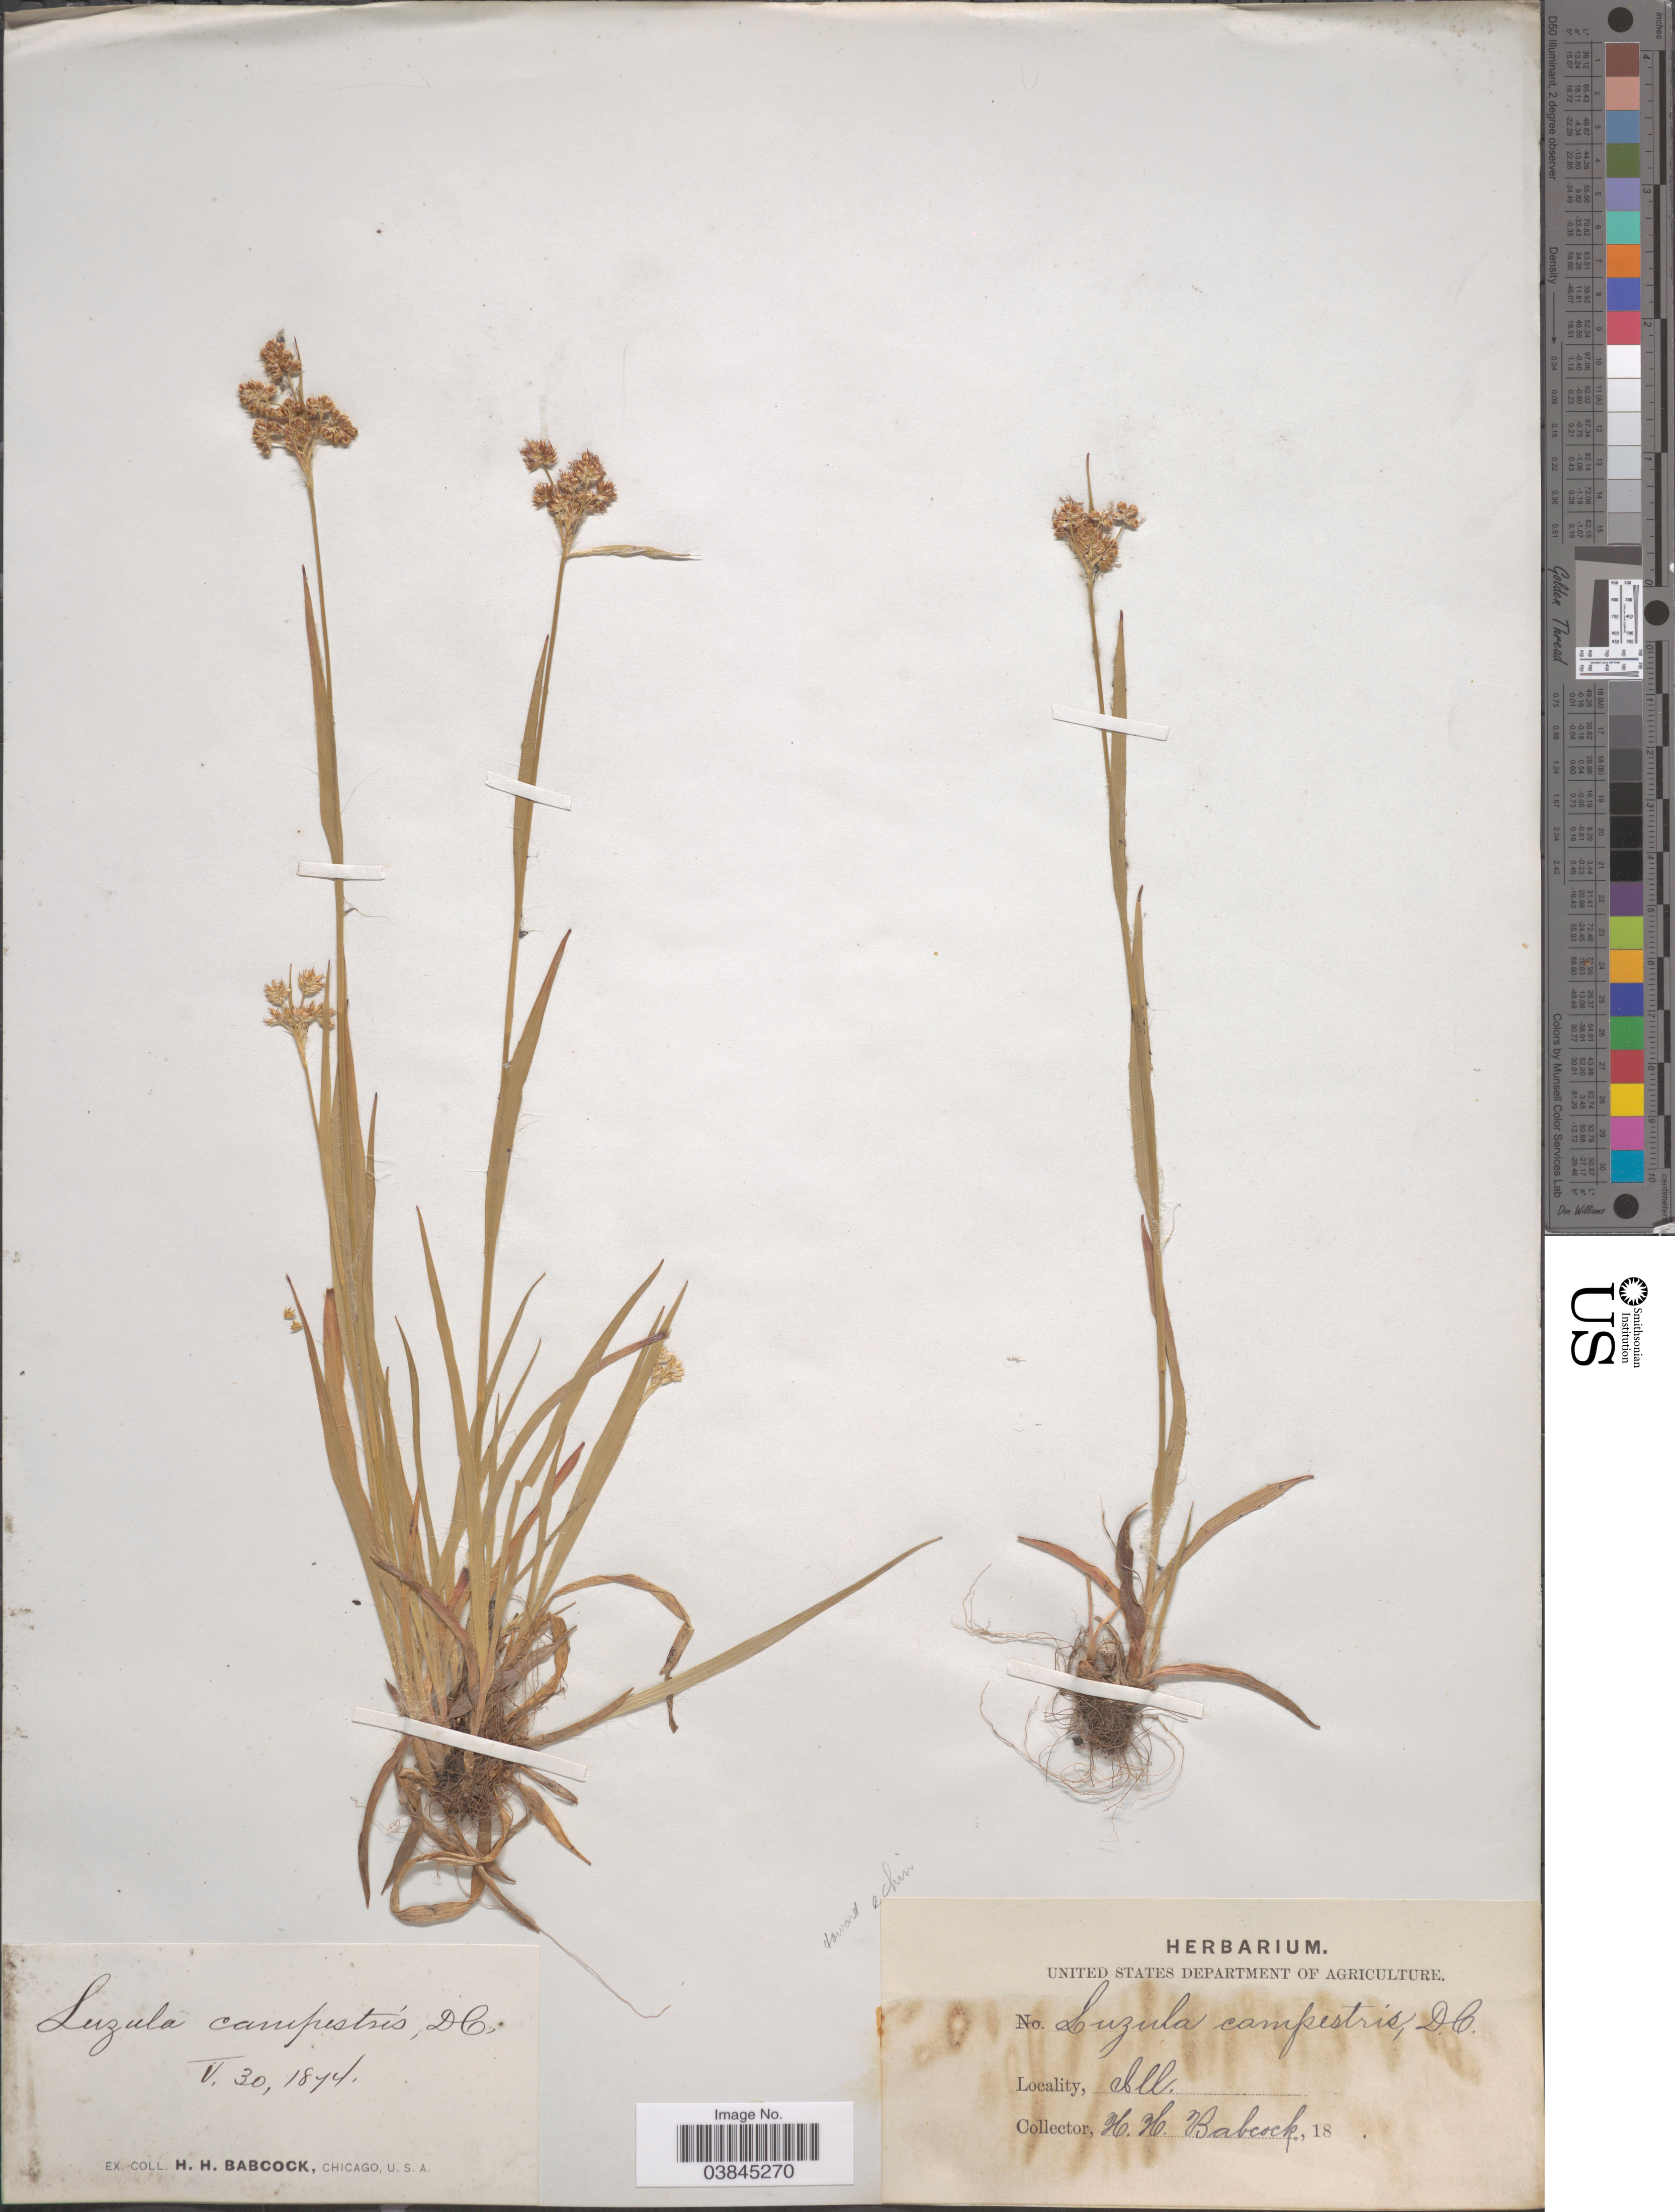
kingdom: Plantae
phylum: Tracheophyta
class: Liliopsida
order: Poales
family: Juncaceae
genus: Luzula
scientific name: Luzula campestris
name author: (L.) DC.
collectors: H. Babcock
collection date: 1874-05-30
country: United States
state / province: Illinois